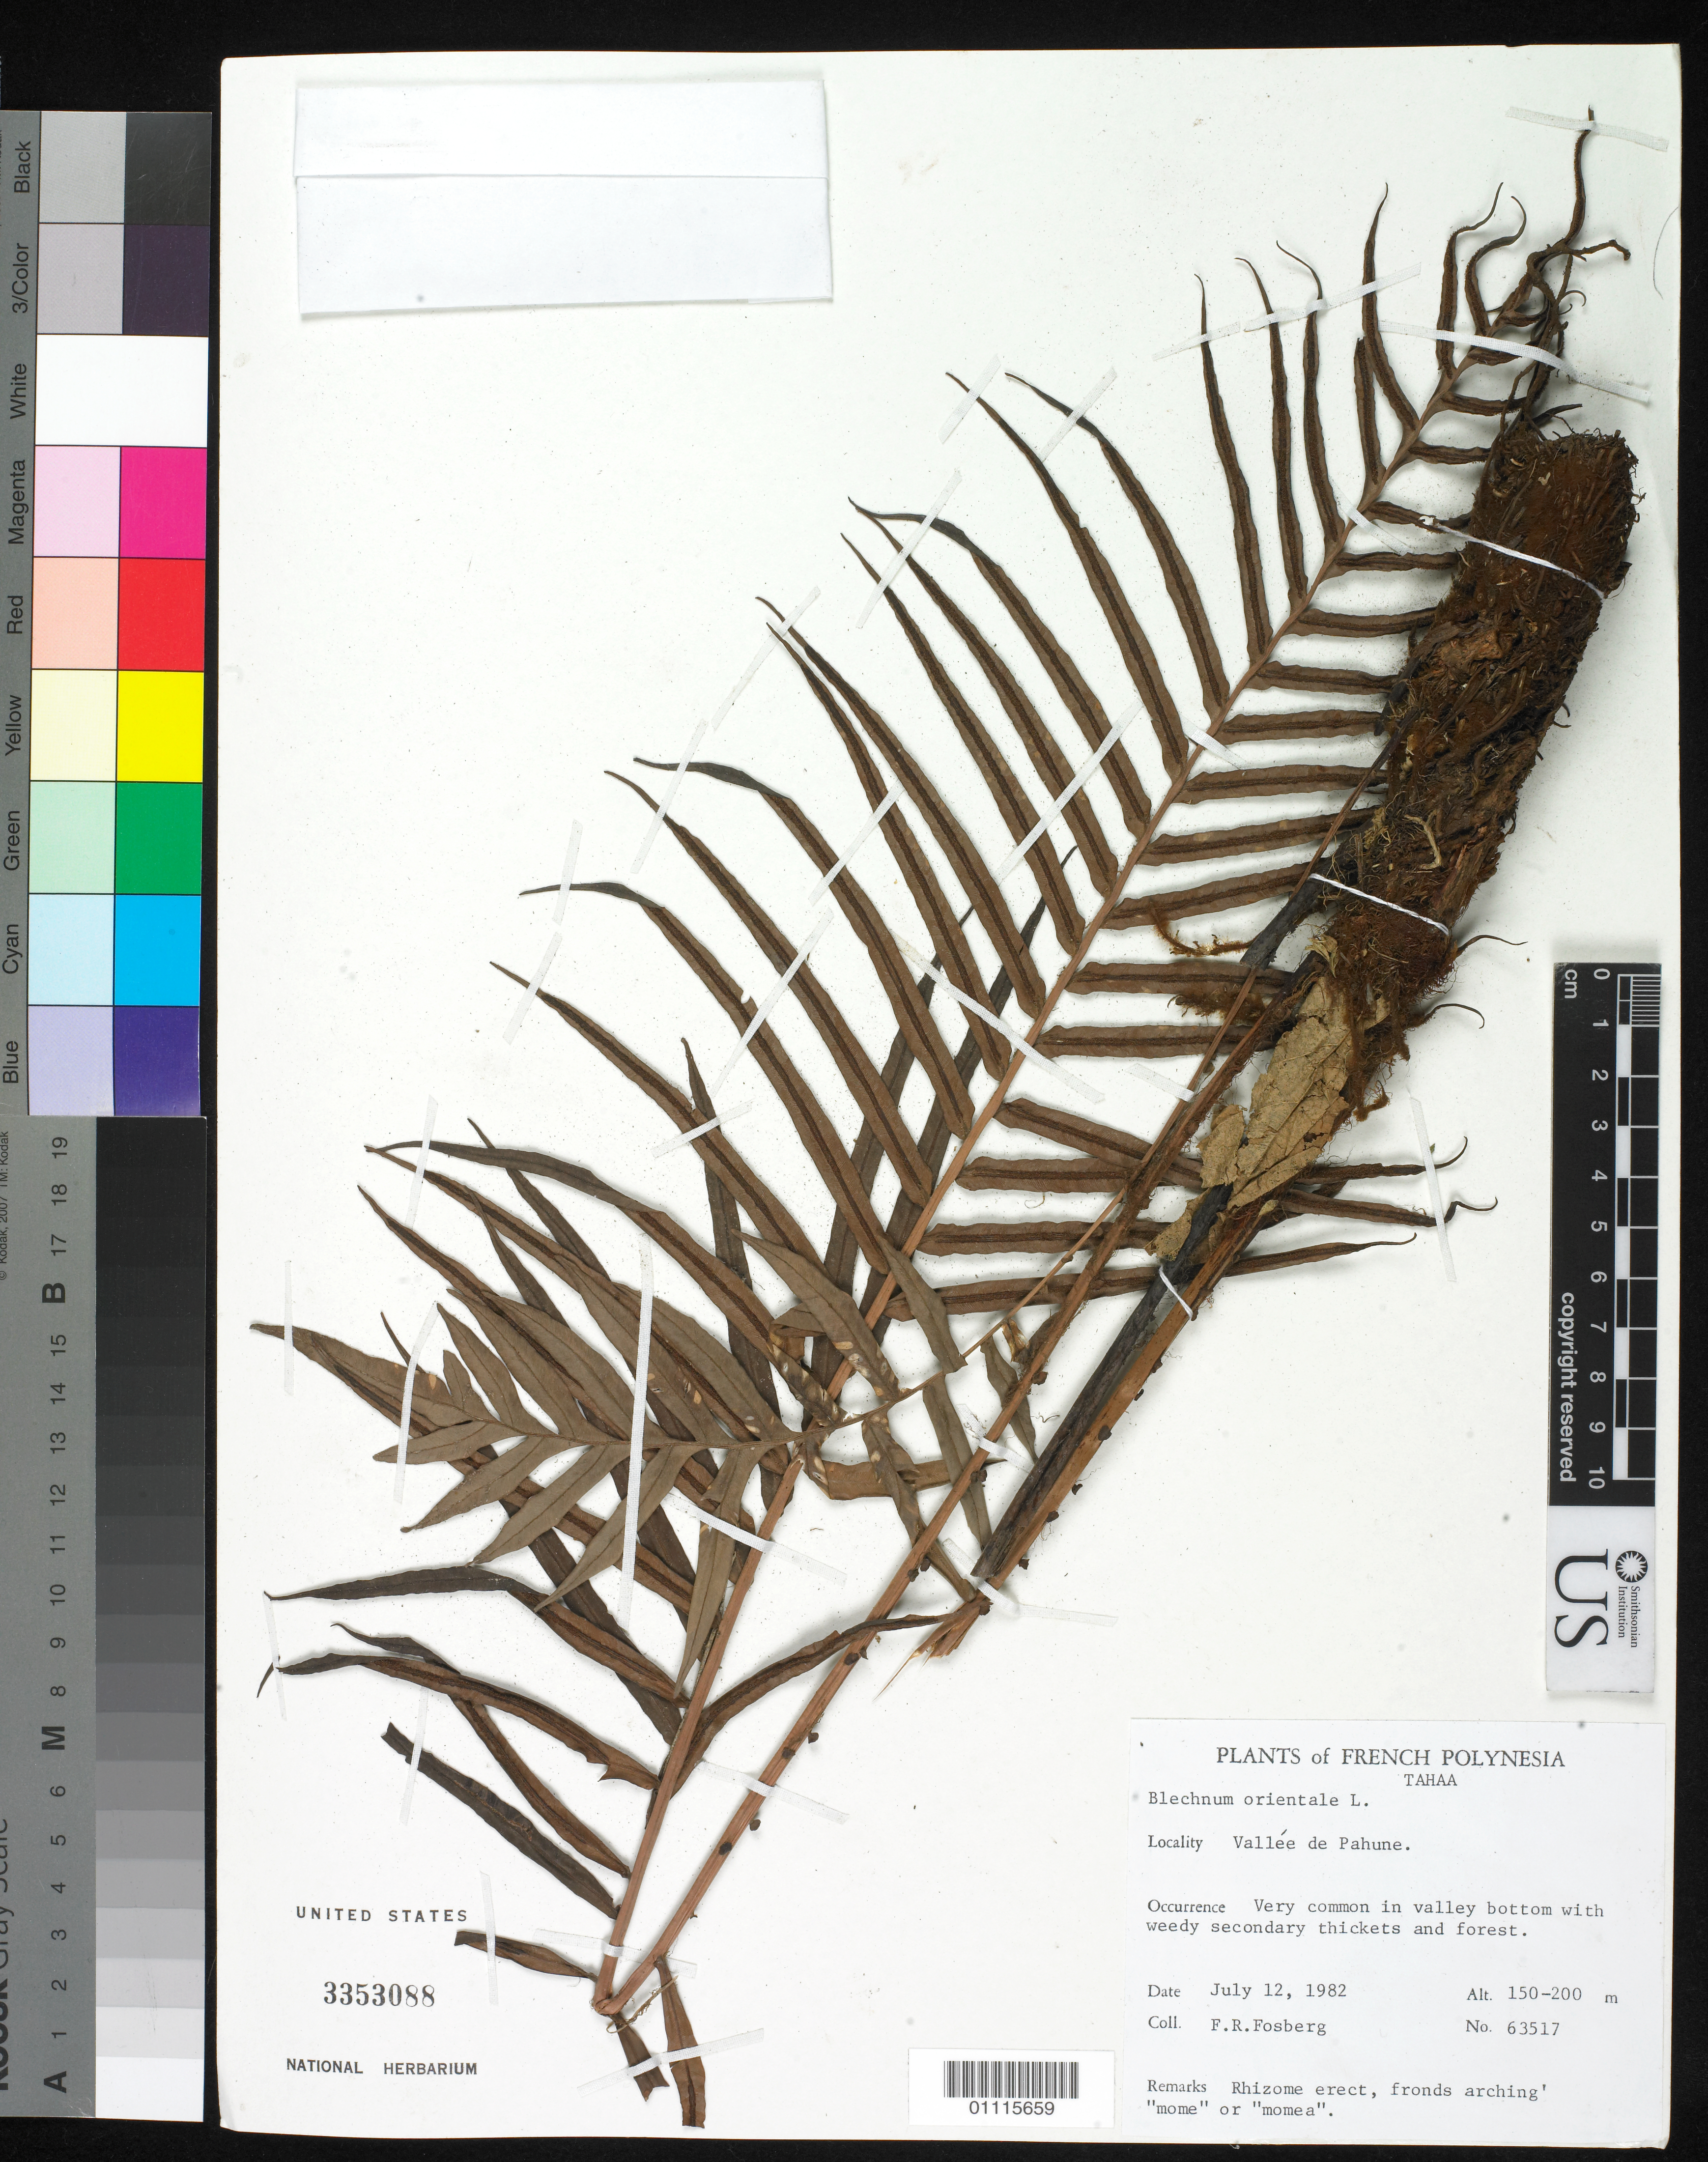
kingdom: Plantae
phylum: Tracheophyta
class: Polypodiopsida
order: Polypodiales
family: Blechnaceae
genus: Blechnum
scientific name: Blechnum orientale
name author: L.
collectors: F. R. Fosberg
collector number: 63517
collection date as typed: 12 Jul 1982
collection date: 1982-07-12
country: French Polynesia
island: Tahaa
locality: Valee de Pahune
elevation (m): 150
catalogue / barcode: US 3353088